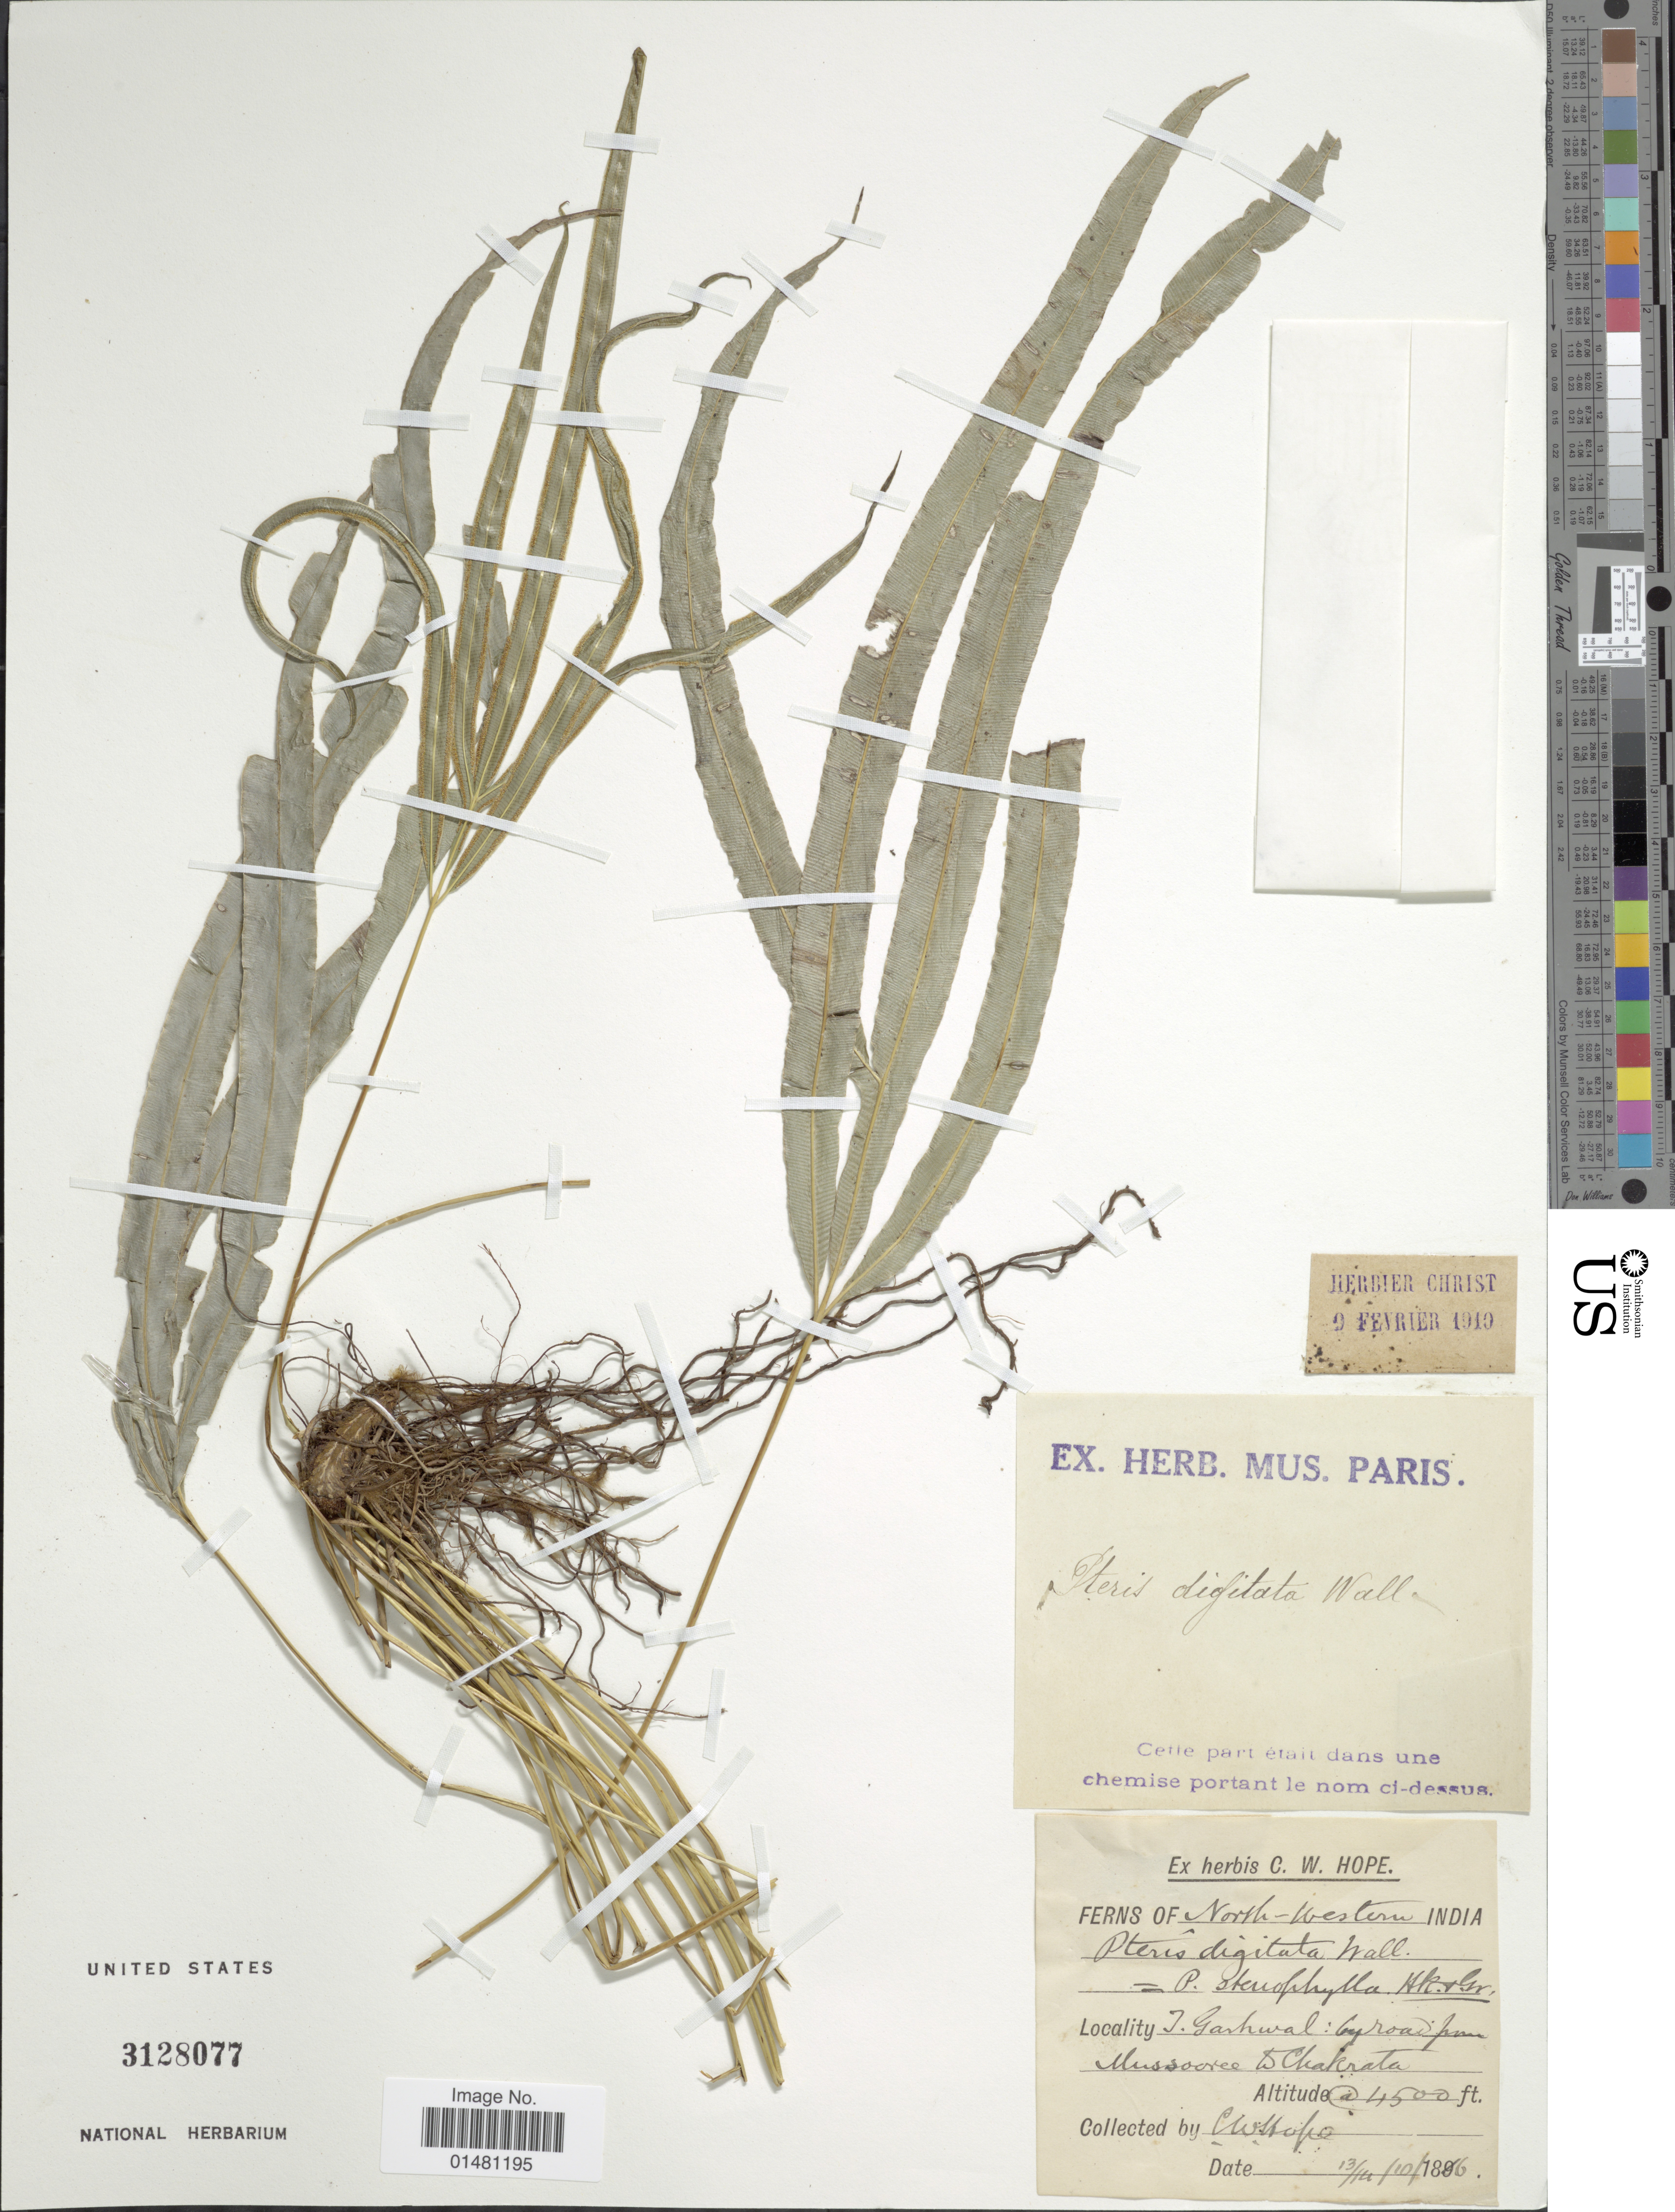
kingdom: Plantae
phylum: Tracheophyta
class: Polypodiopsida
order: Polypodiales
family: Pteridaceae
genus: Pteris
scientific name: Pteris stenophylla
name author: Wall. ex Hook. & Grev.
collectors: C. W. Hope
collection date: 1896-10-13/1896-10-14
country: India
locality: North-Western India, I. Gharwal: by road [illegible text] Mussoorie Chakrata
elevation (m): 1372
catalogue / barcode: US 3128077